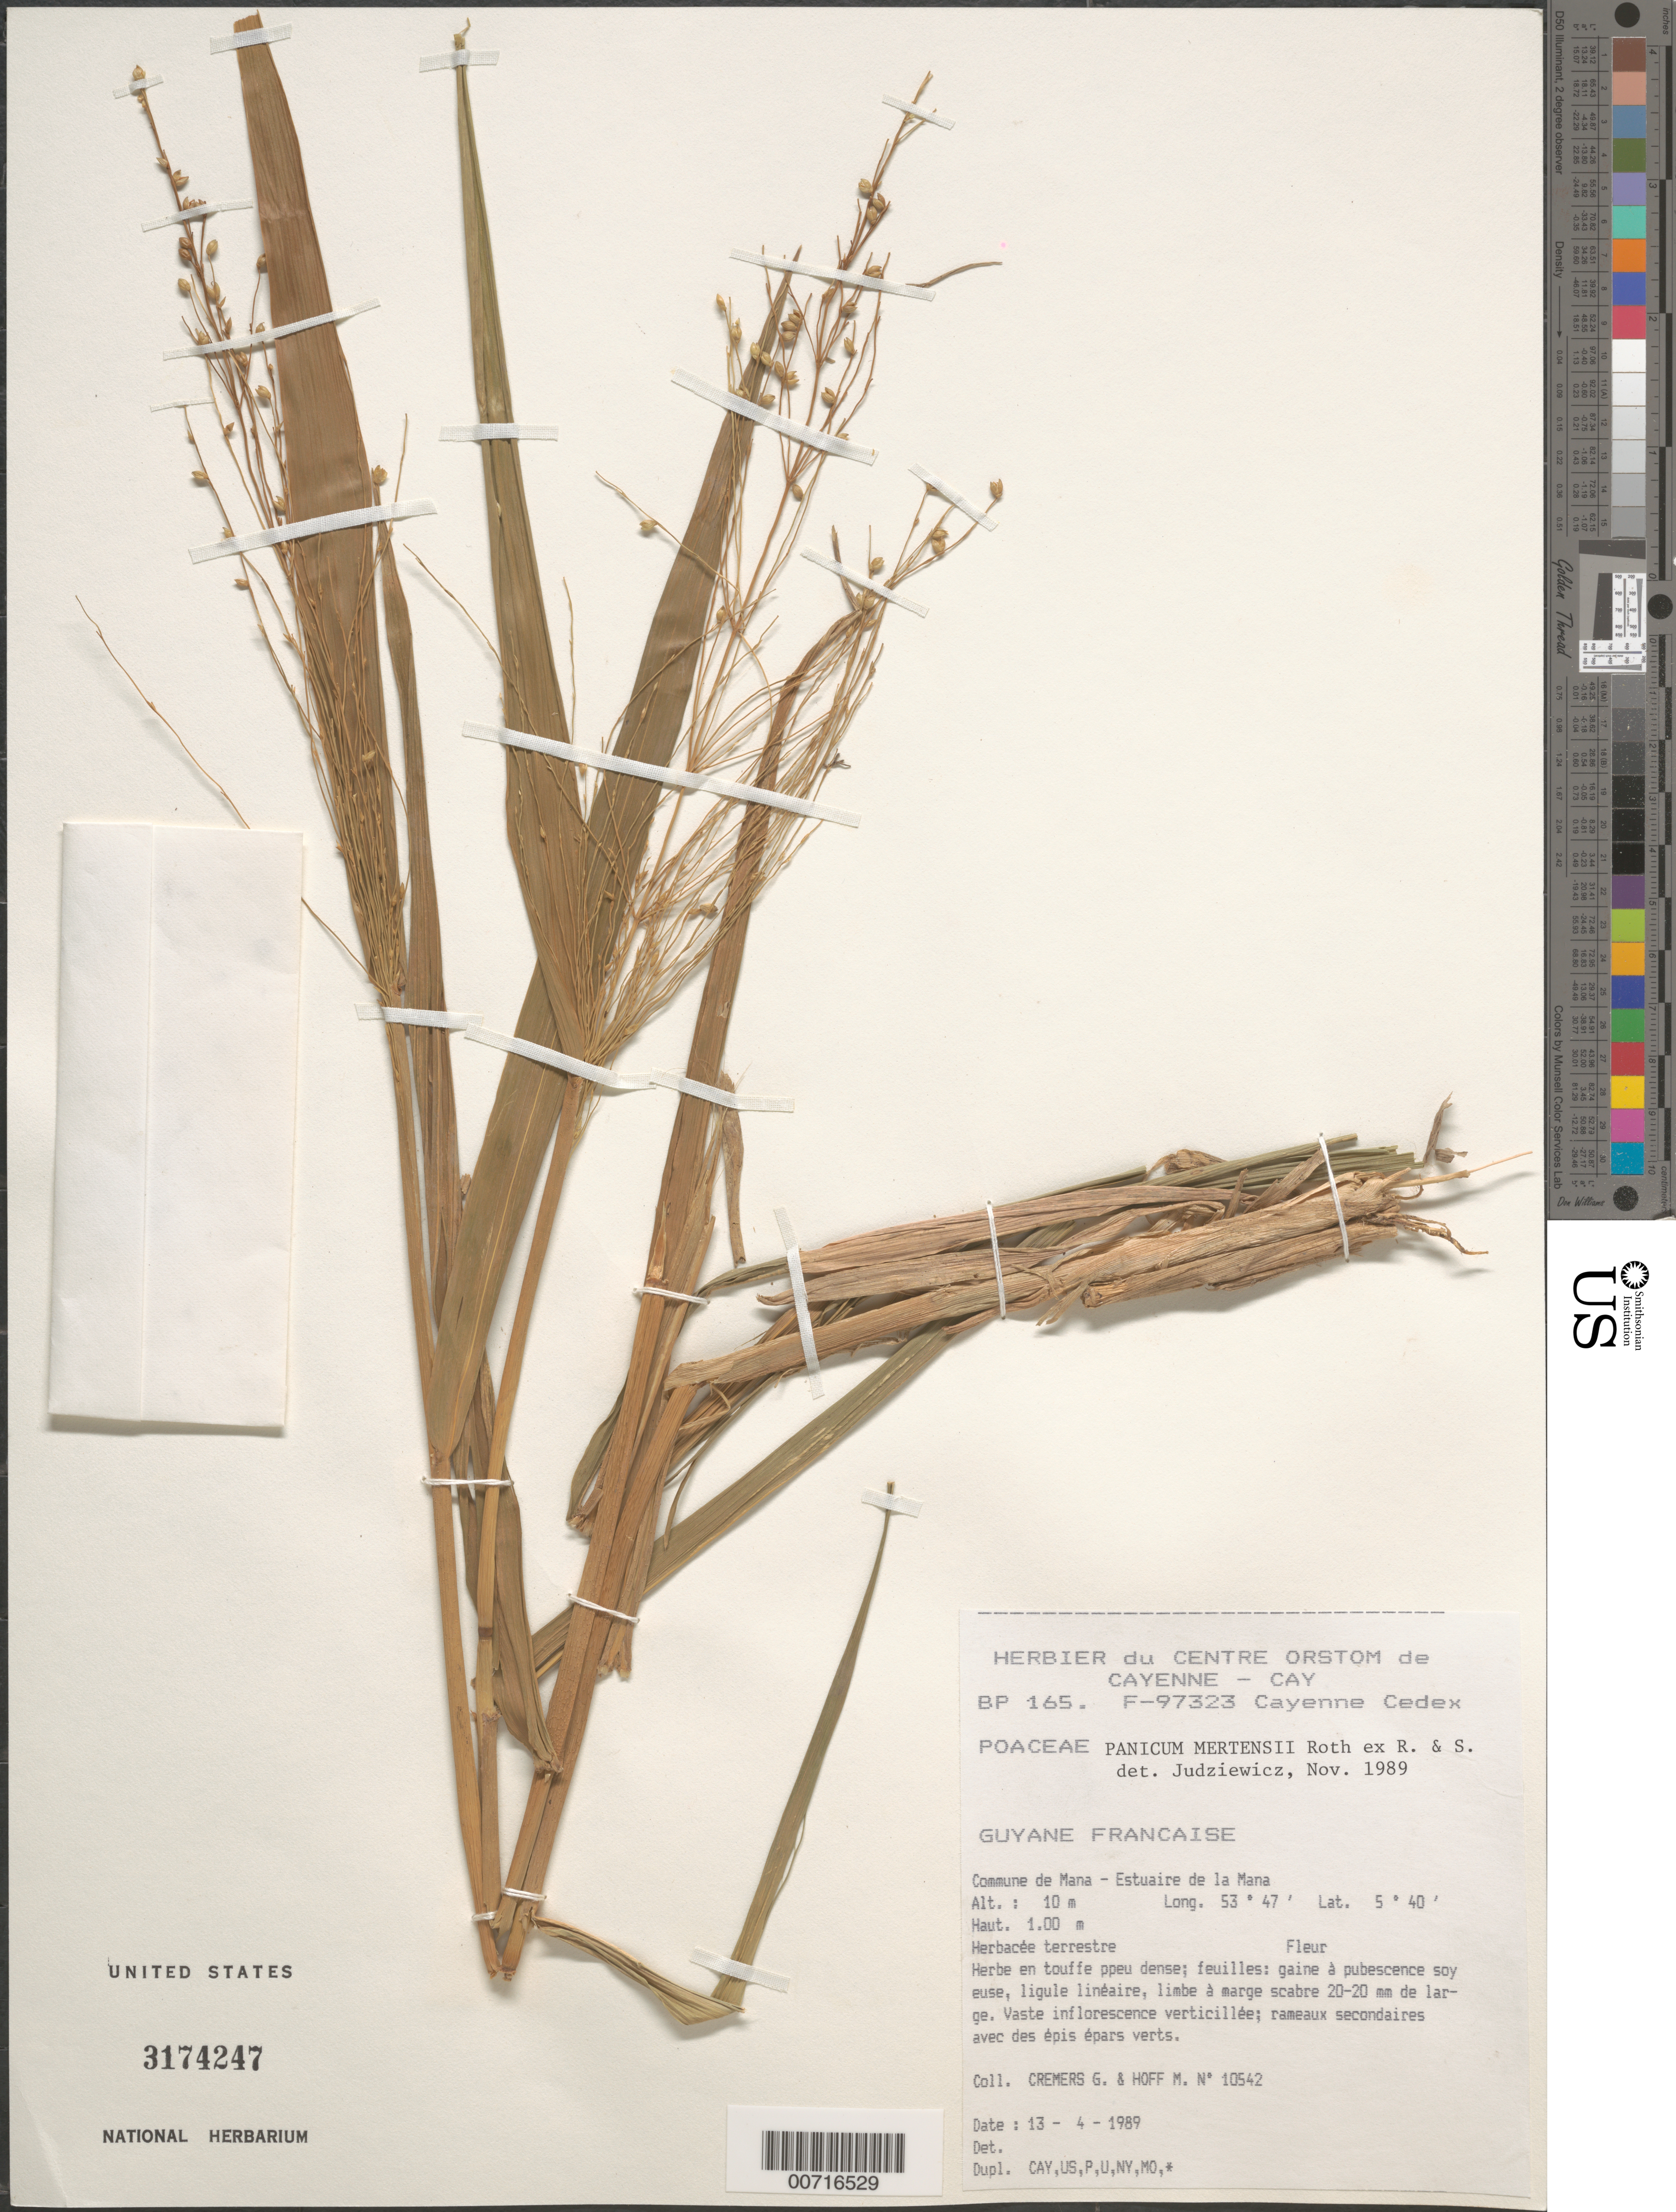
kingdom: Plantae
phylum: Tracheophyta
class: Liliopsida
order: Poales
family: Poaceae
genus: Stephostachys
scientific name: Stephostachys mertensii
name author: (Roth) Zuloaga & Marrone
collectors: G. Cremers & M. Hoff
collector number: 10542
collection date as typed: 13-Apr-89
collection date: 1989-04-13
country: French Guiana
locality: Commune de Mana, Estuaire de la Mana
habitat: Commune de Mana-Estuaire de la Mana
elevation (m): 10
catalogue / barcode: US 3174247